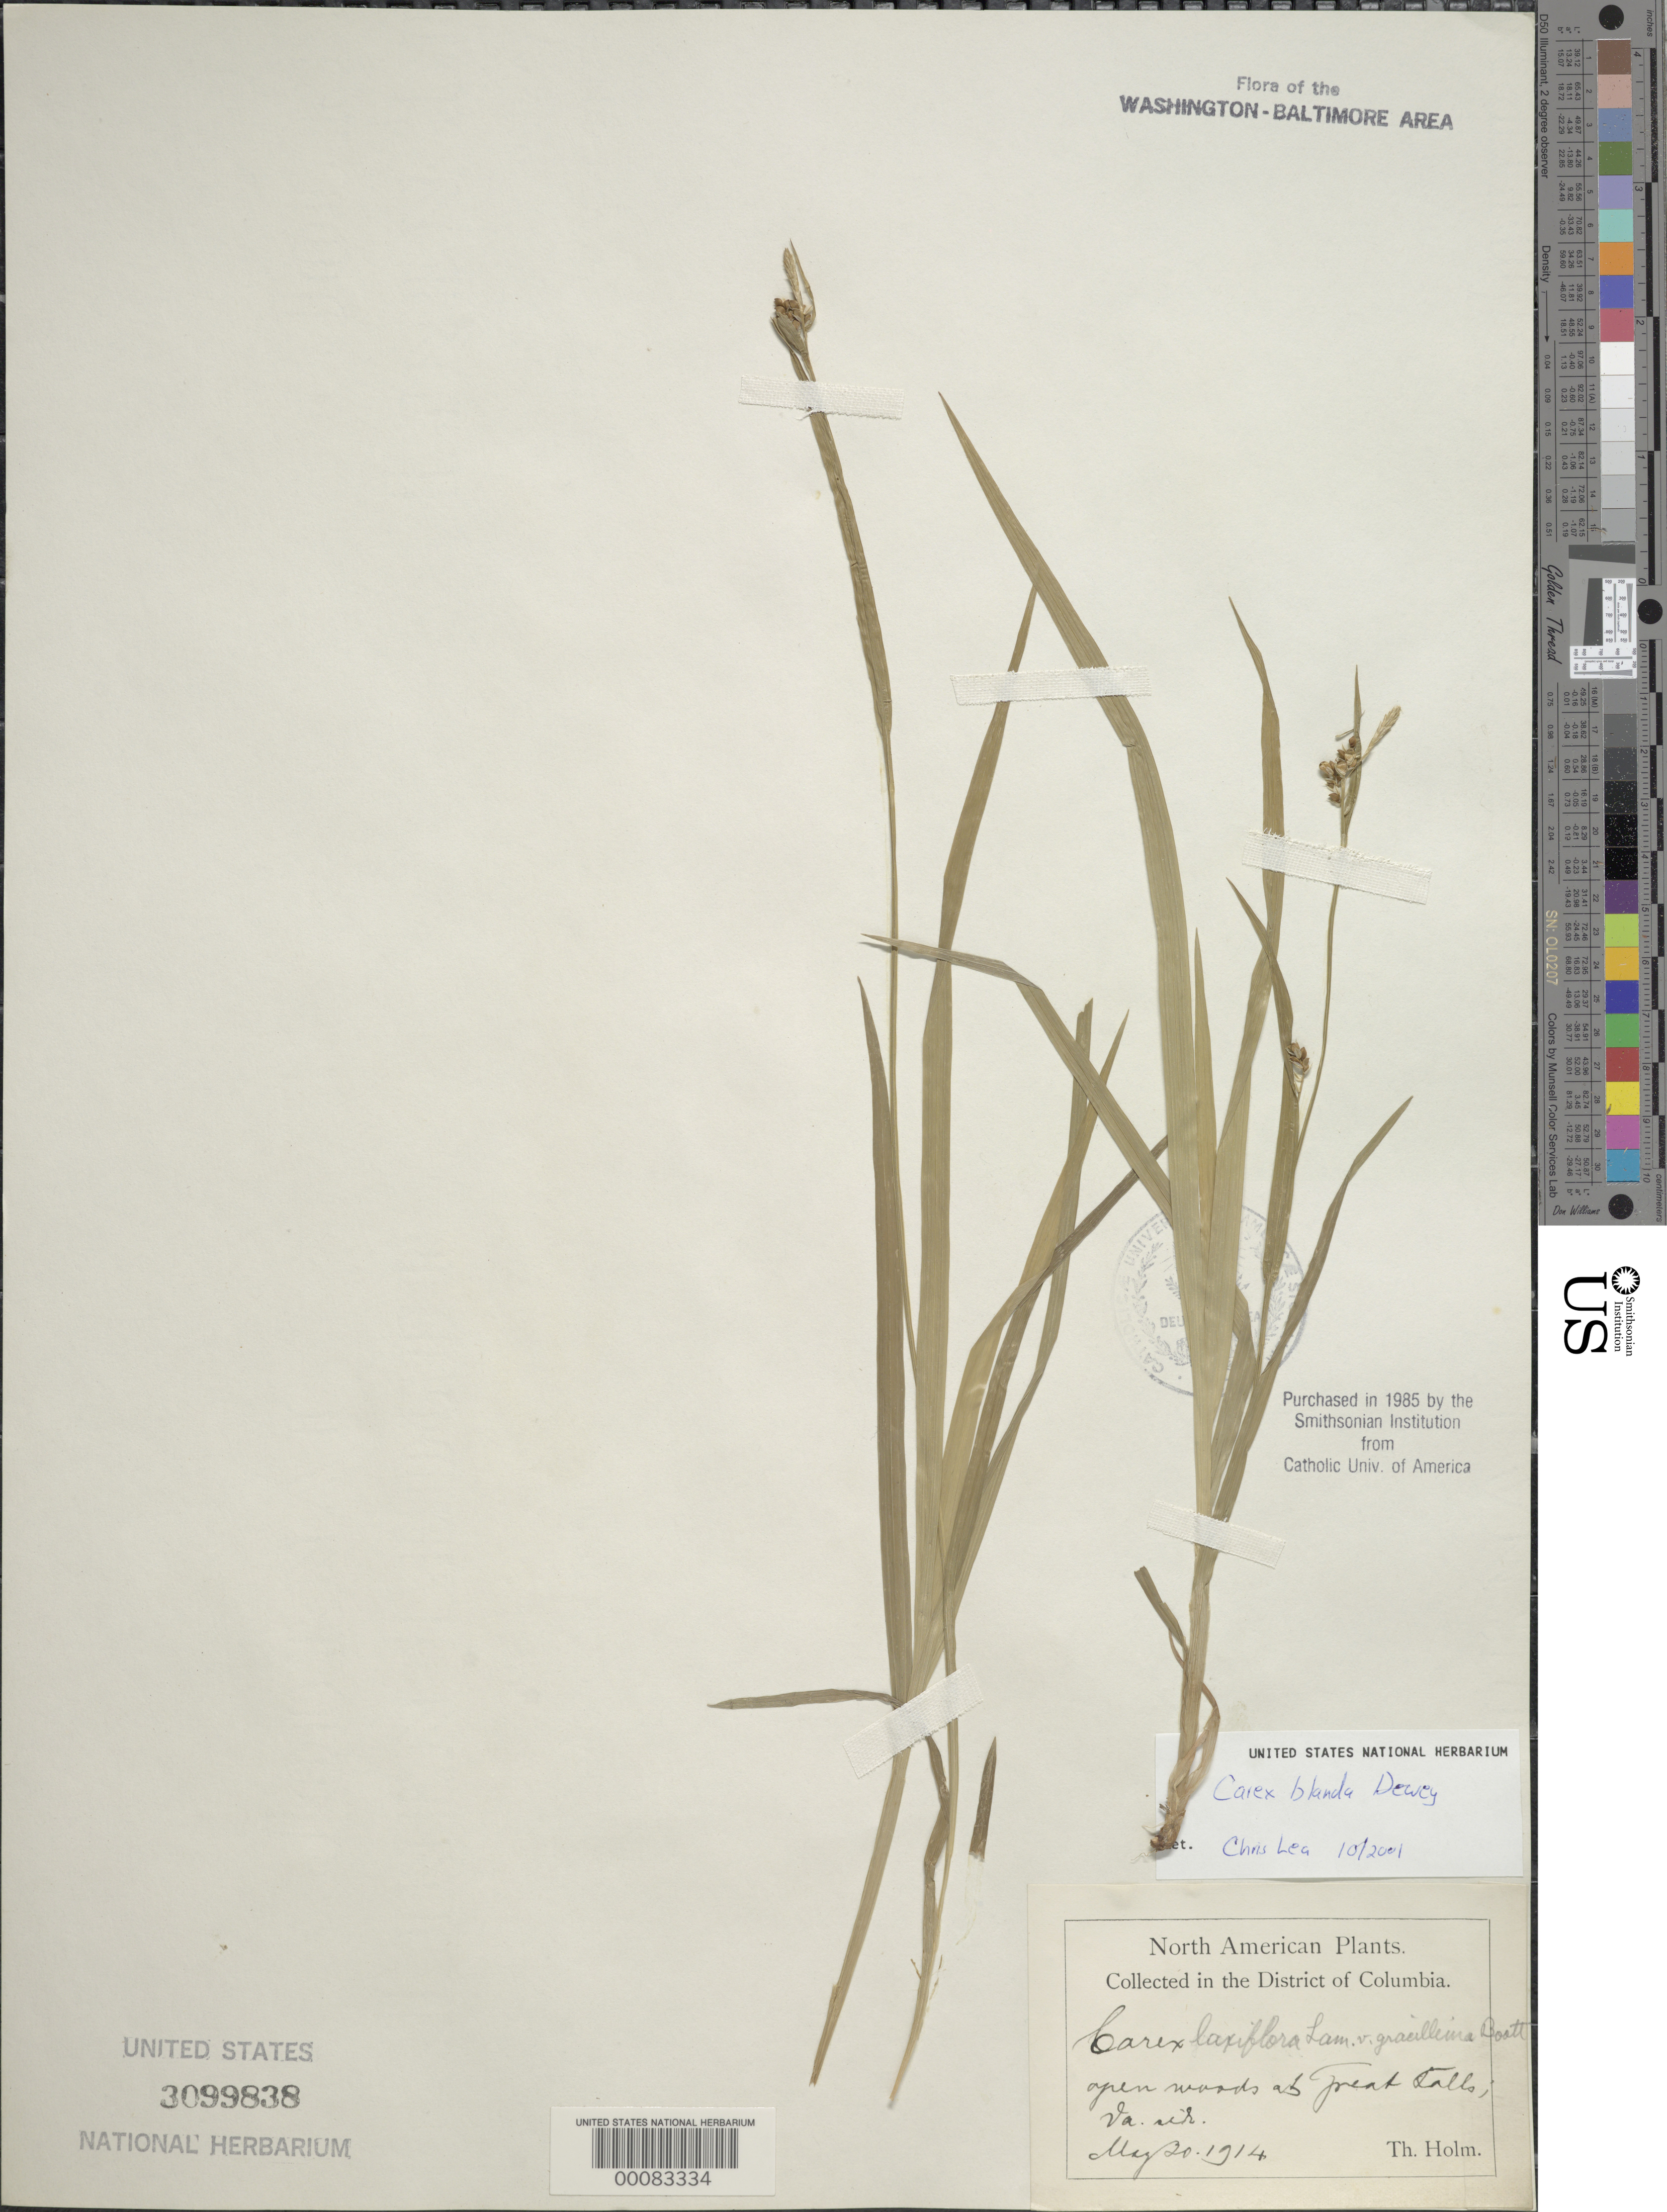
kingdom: Plantae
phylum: Tracheophyta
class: Liliopsida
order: Poales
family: Cyperaceae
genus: Carex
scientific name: Carex blanda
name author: Dewey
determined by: Lea, C.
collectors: T. Holm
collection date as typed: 20 May 1914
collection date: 1914-05-20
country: United States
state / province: Virginia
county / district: Fairfax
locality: Great Falls C. & O. Canal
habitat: Open woods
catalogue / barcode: US 3099838